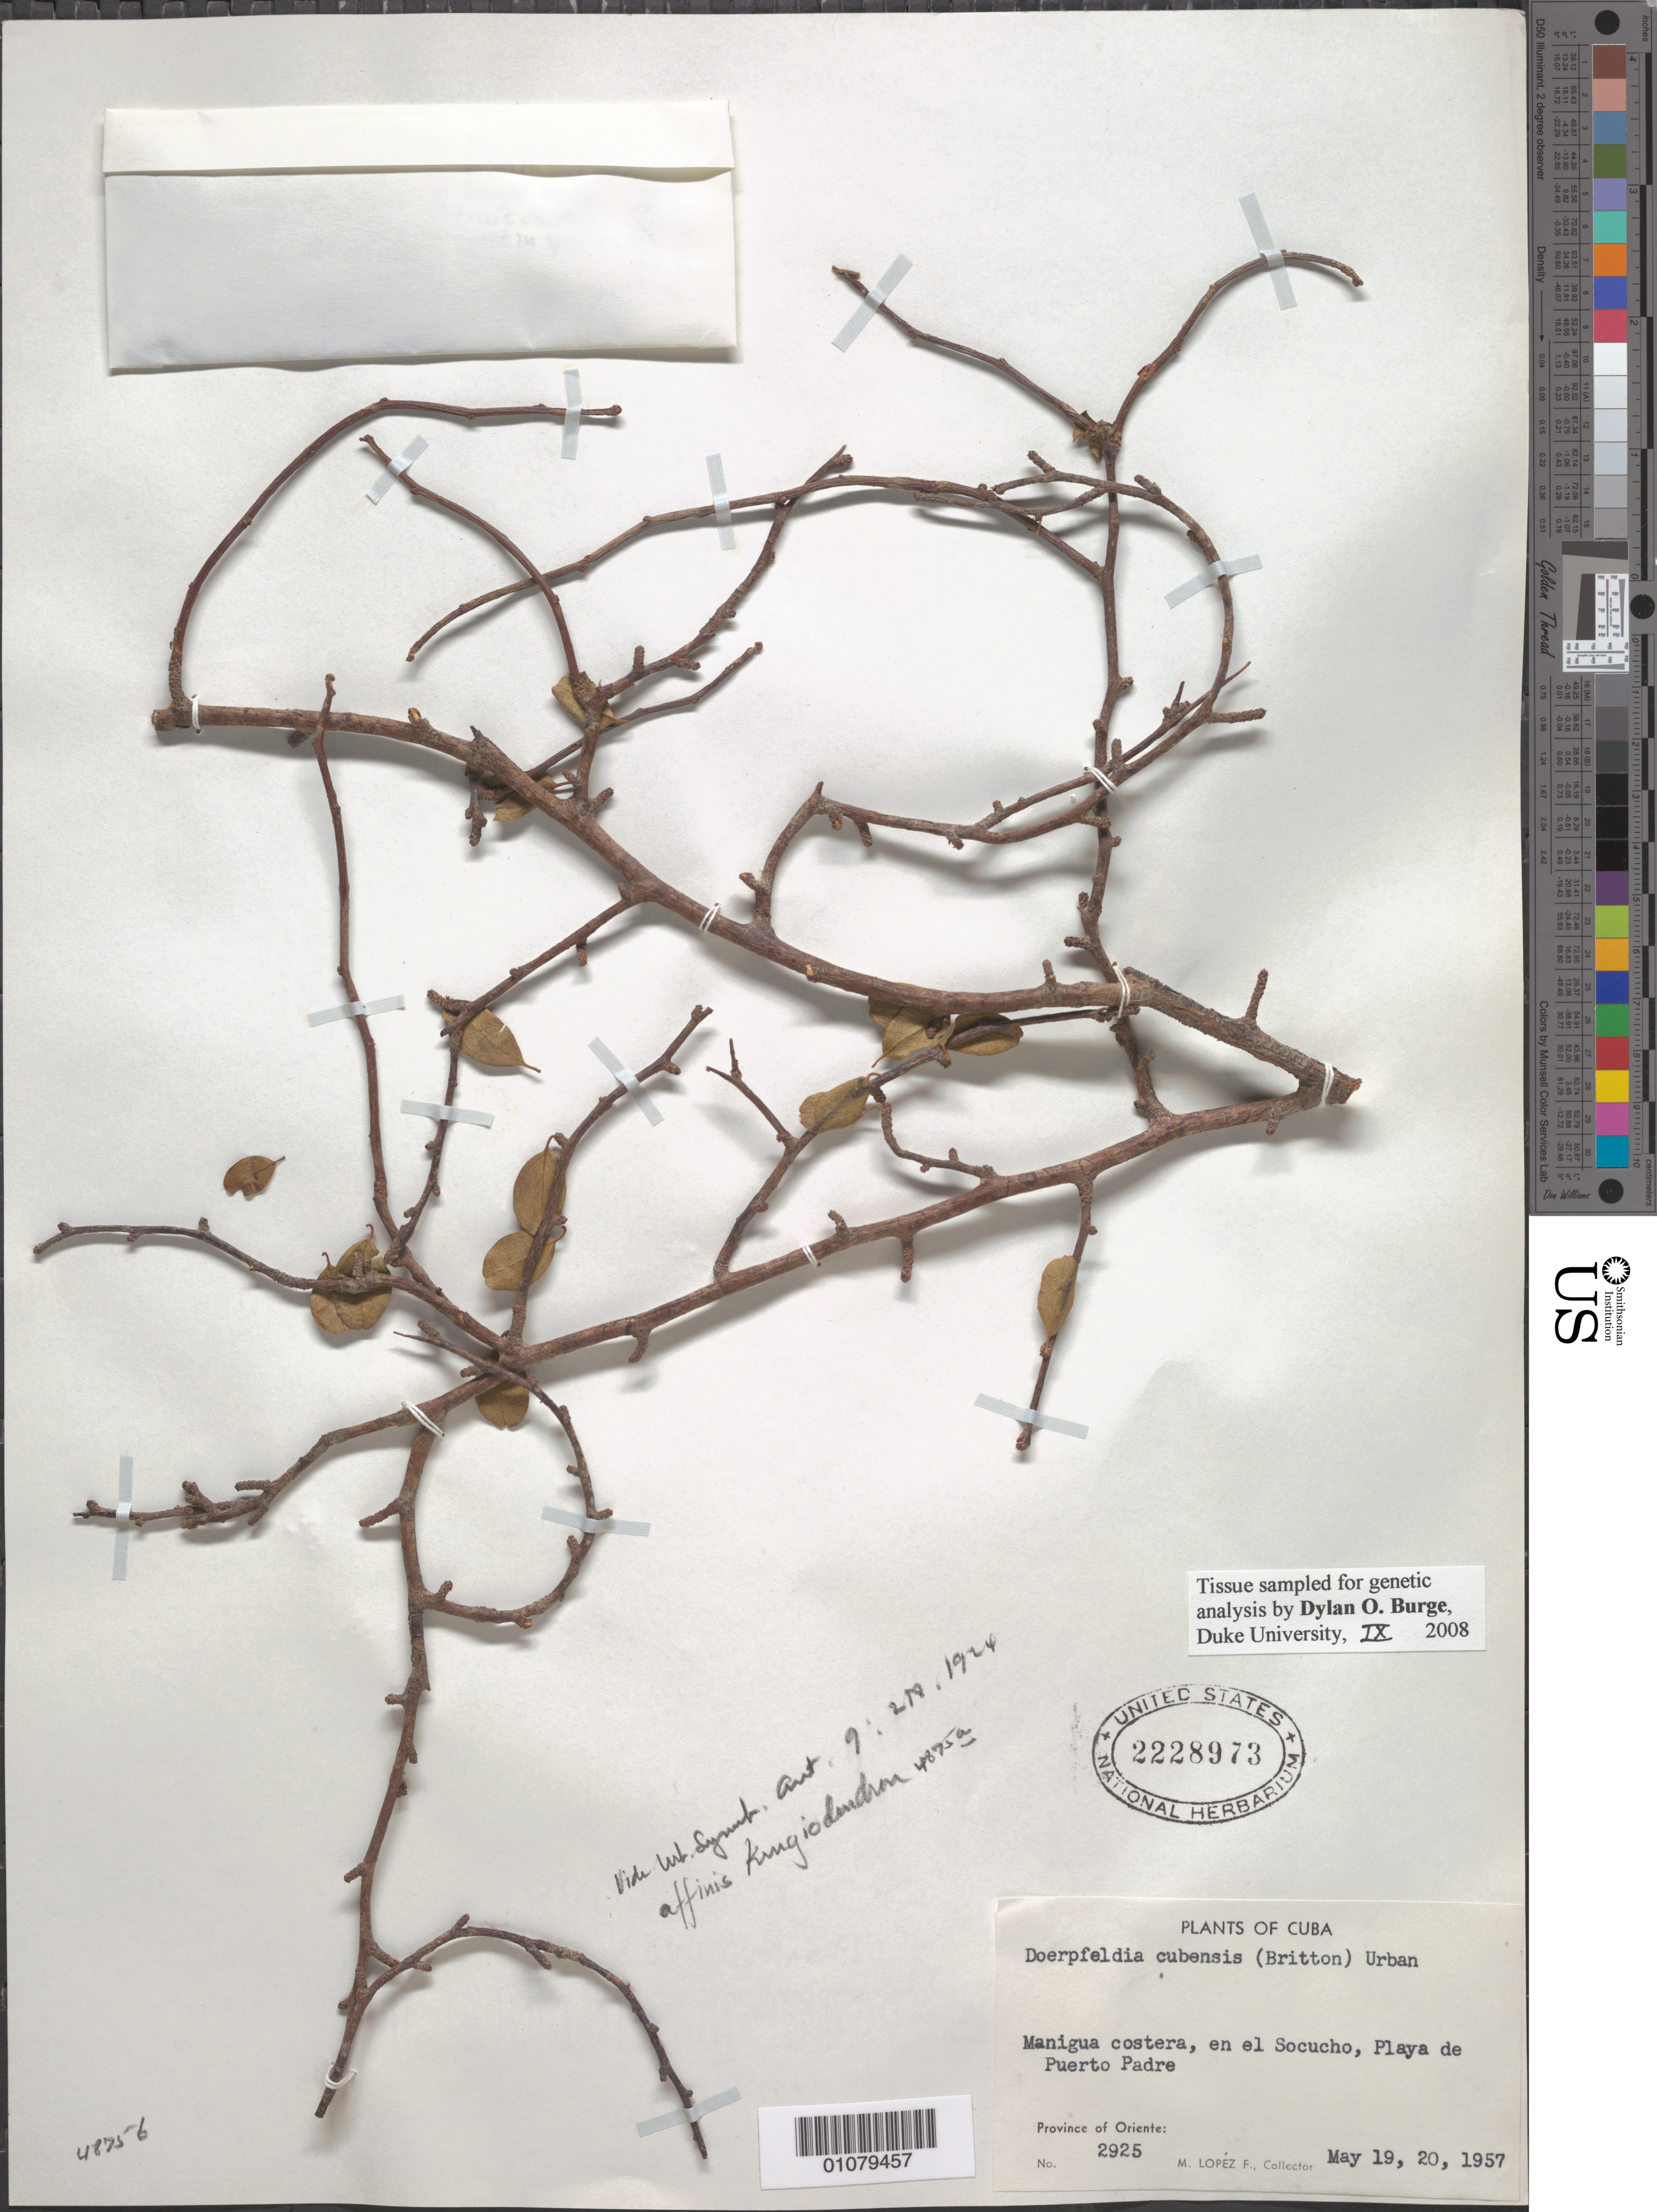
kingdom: Plantae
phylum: Tracheophyta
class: Magnoliopsida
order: Rosales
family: Rhamnaceae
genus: Doerpfeldia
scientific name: Doerpfeldia cubensis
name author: Urb.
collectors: M. López Figueiras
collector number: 2925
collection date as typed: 19 May 1957 and 20 May 1957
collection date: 1957-05-19,1957-05-20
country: Cuba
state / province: Las Tunas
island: Cuba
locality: Manigua costera, en el Socucho, Playa de Puerto Padre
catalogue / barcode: US 2228973